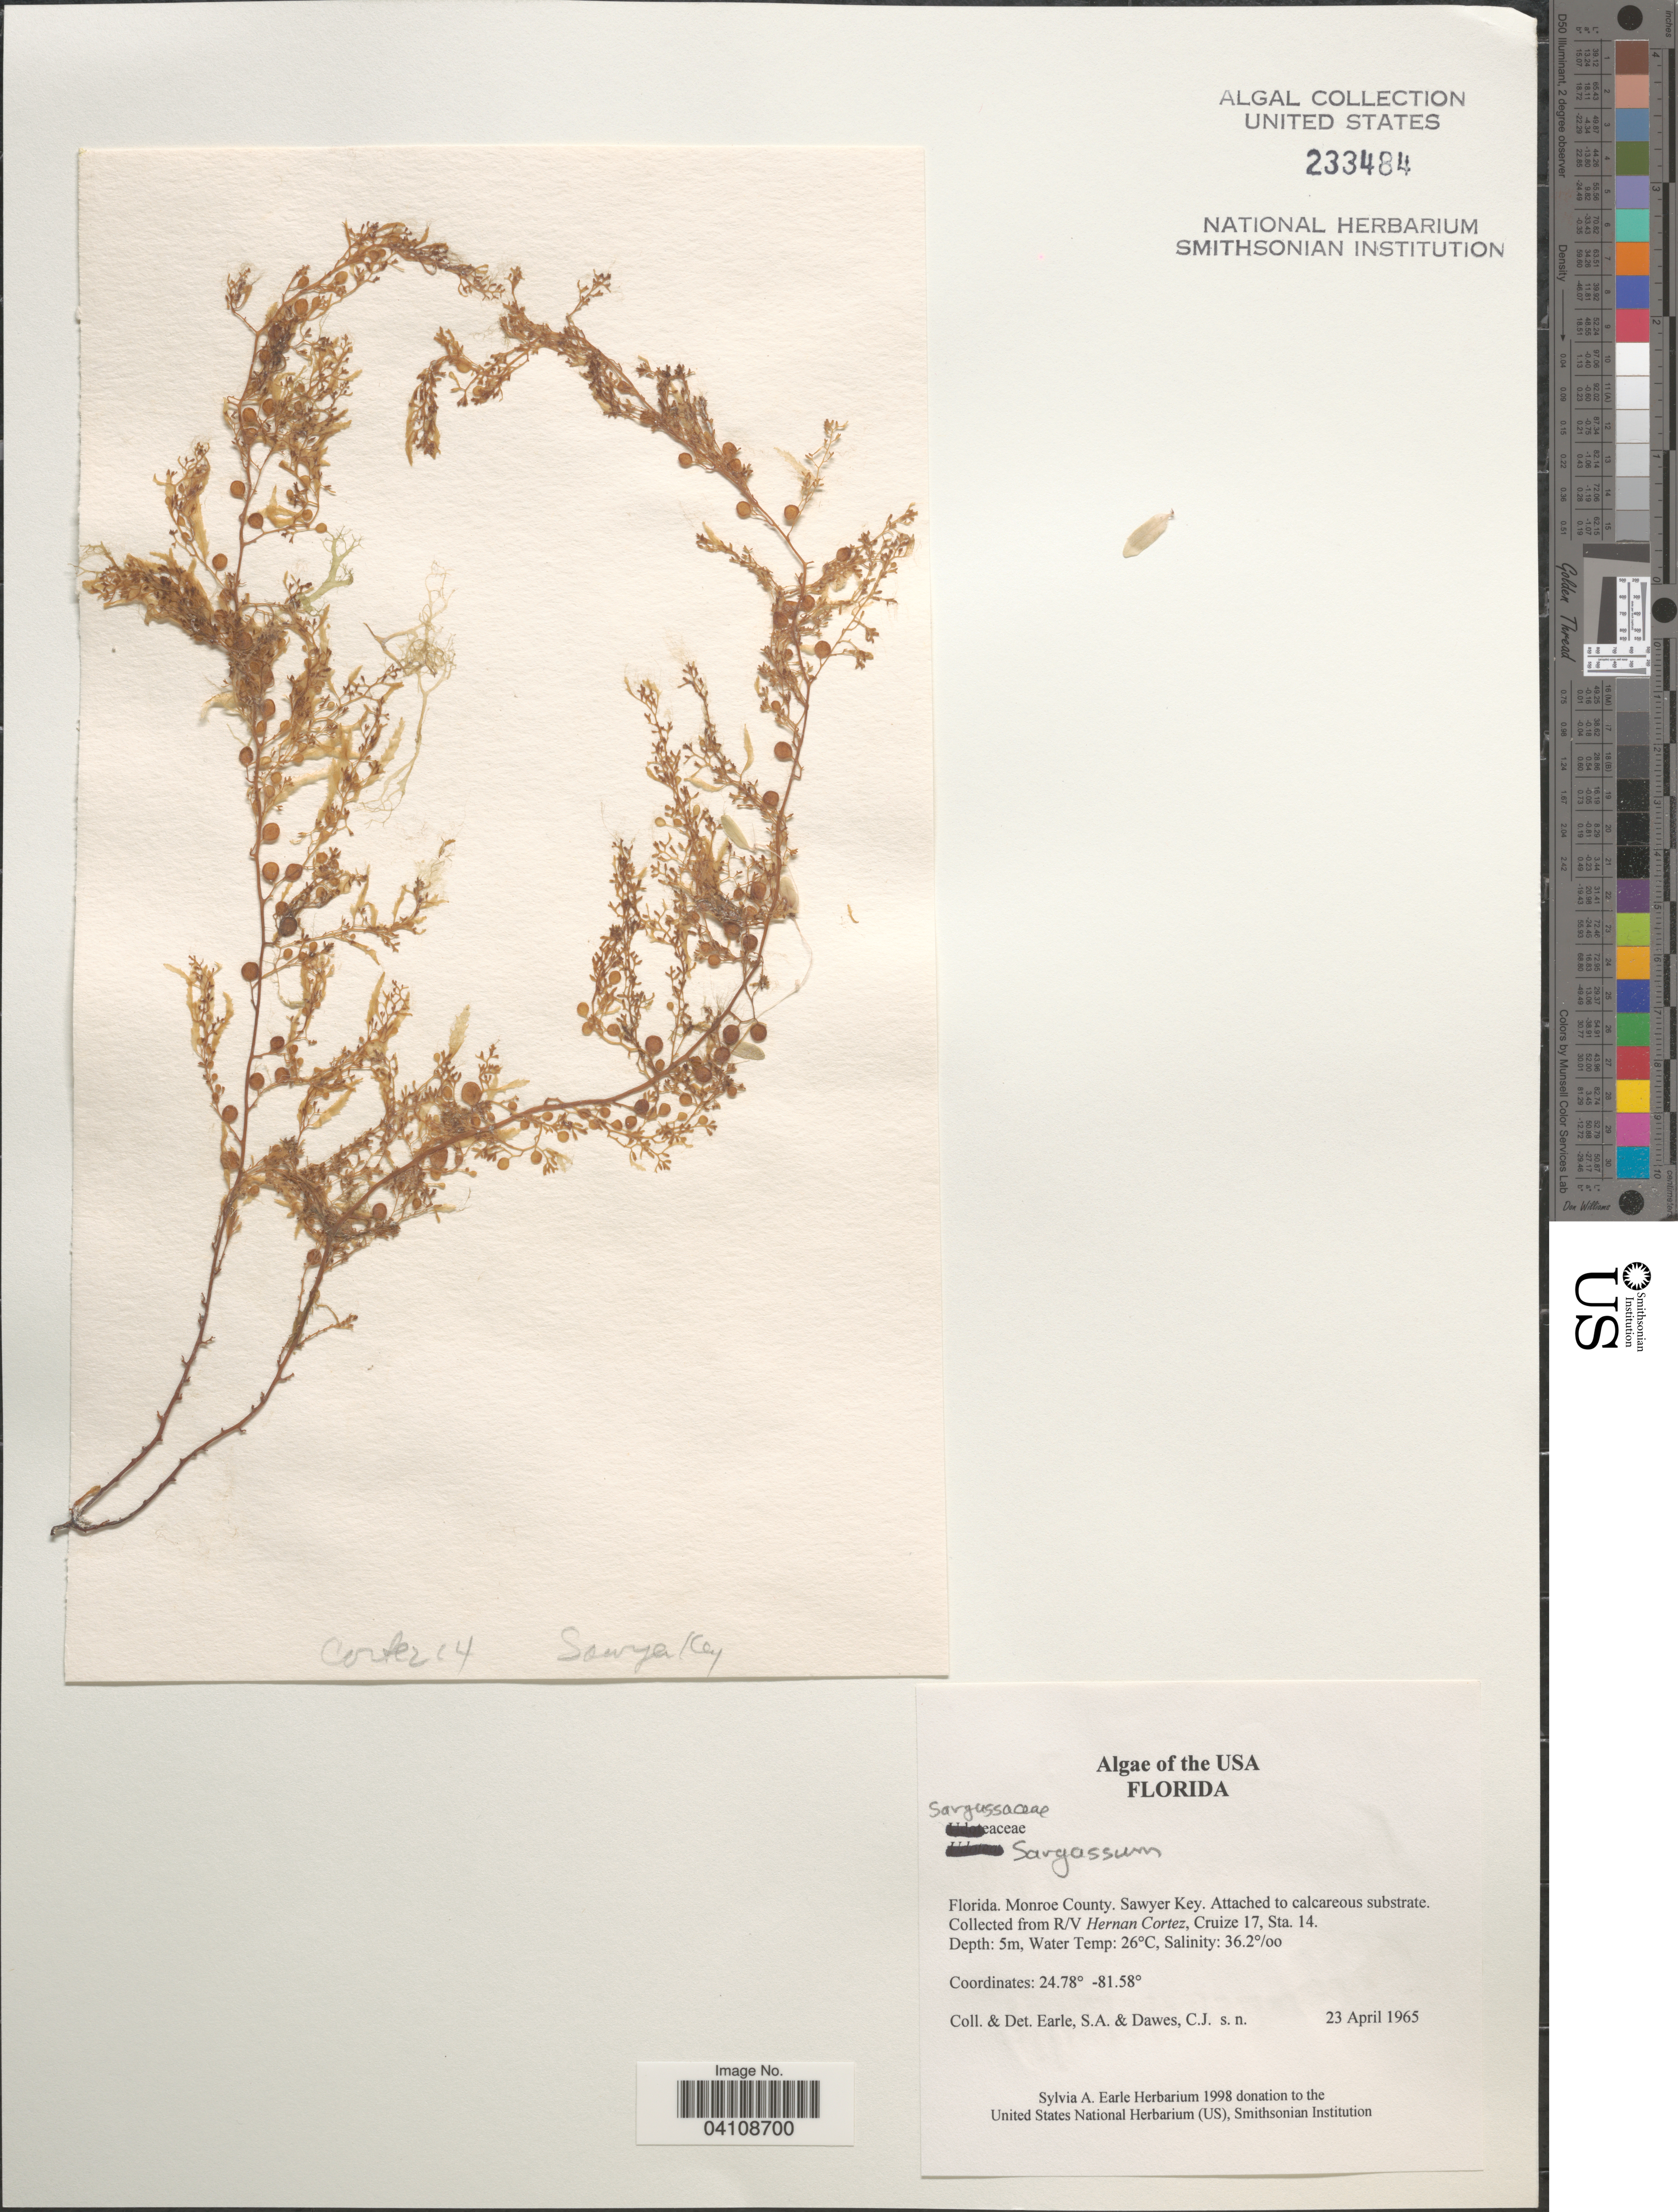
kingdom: Chromista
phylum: Ochrophyta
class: Phaeophyceae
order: Fucales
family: Sargassaceae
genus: Sargassum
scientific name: Sargassum sp.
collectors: S. A. Earle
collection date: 1965-04-23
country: United States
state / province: Florida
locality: Monroe County. Sawyer Key. R/V Hernan Cortez, Cruize 17, Sta. 14.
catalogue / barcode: US 233484